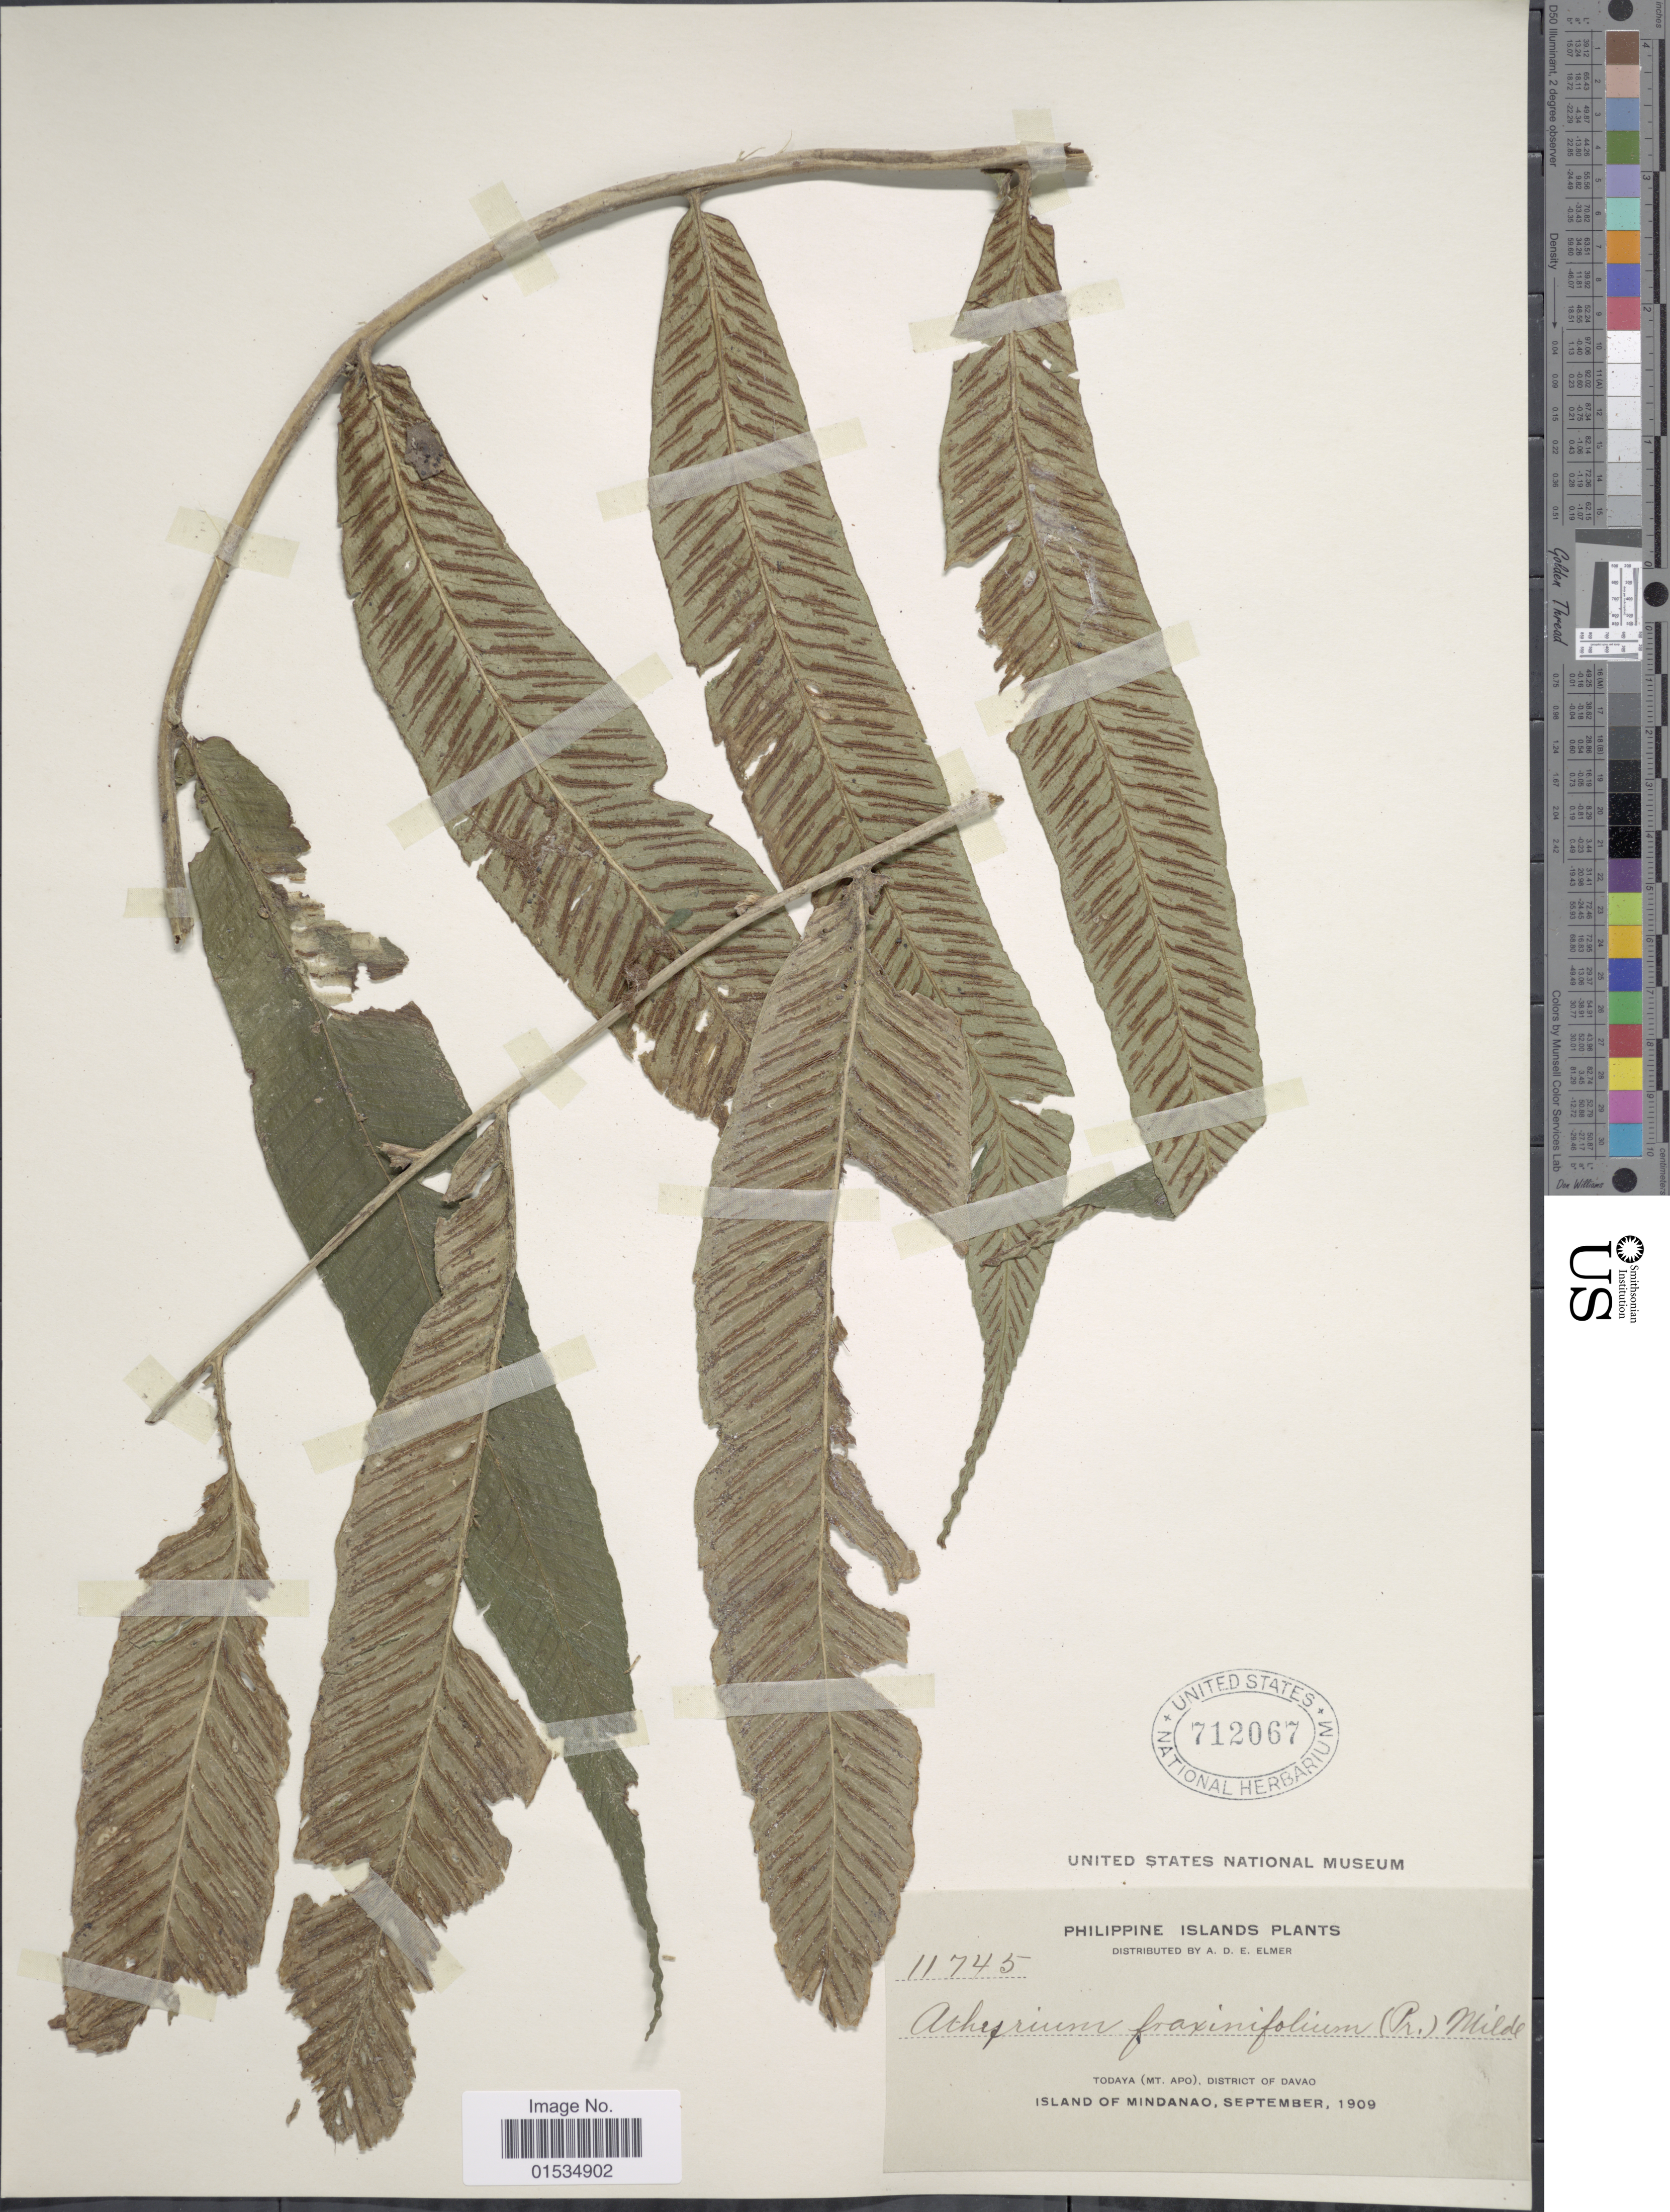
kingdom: Plantae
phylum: Tracheophyta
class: Polypodiopsida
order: Polypodiales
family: Athyriaceae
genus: Diplazium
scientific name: Diplazium fraxinifolium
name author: C. Presl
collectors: A. D. E. Elmer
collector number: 11745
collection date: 1909-09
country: Philippines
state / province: Davao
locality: Todaya (Mt. Apo), Island of Mindanao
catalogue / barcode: US 712067